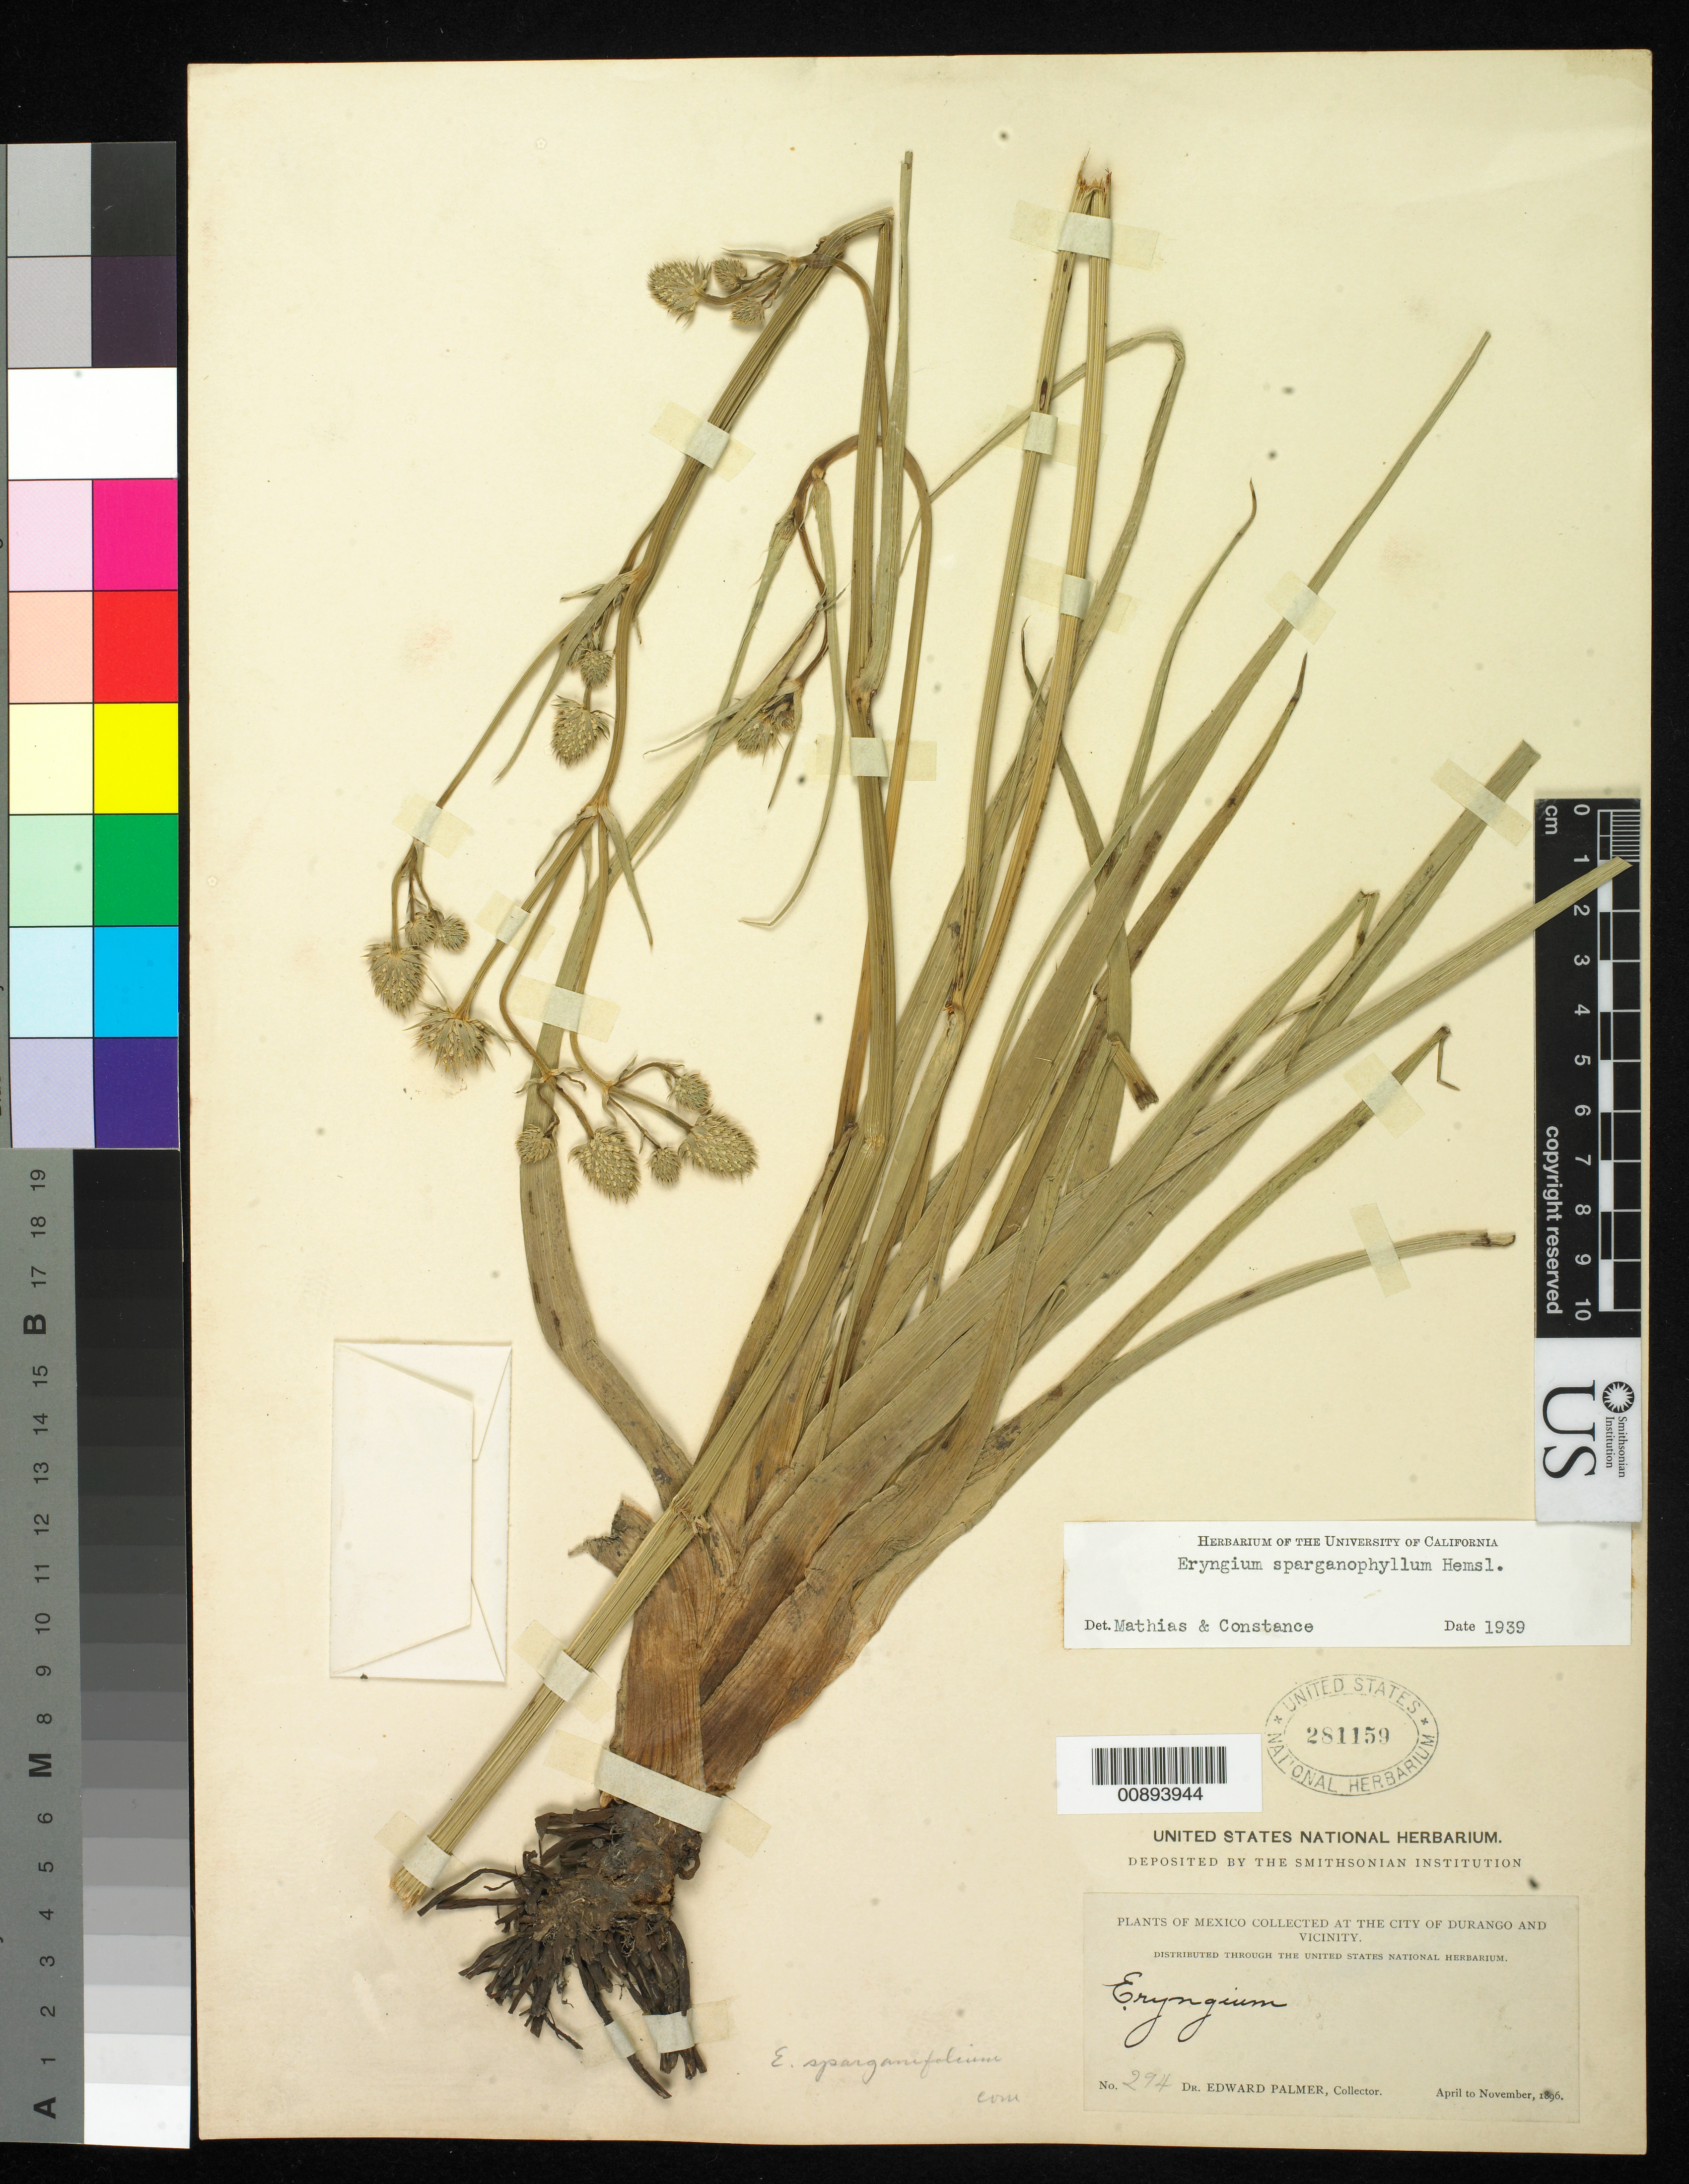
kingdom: Plantae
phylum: Tracheophyta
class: Magnoliopsida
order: Apiales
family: Apiaceae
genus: Eryngium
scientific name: Eryngium sparganophyllum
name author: Hemsl. in Hook. f.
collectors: E. Palmer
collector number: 294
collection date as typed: Apr 1896 to -- Nov 1896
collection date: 1896-04/1896-11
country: Mexico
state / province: Durango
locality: City of Durango and vicinity.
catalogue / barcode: US 281159